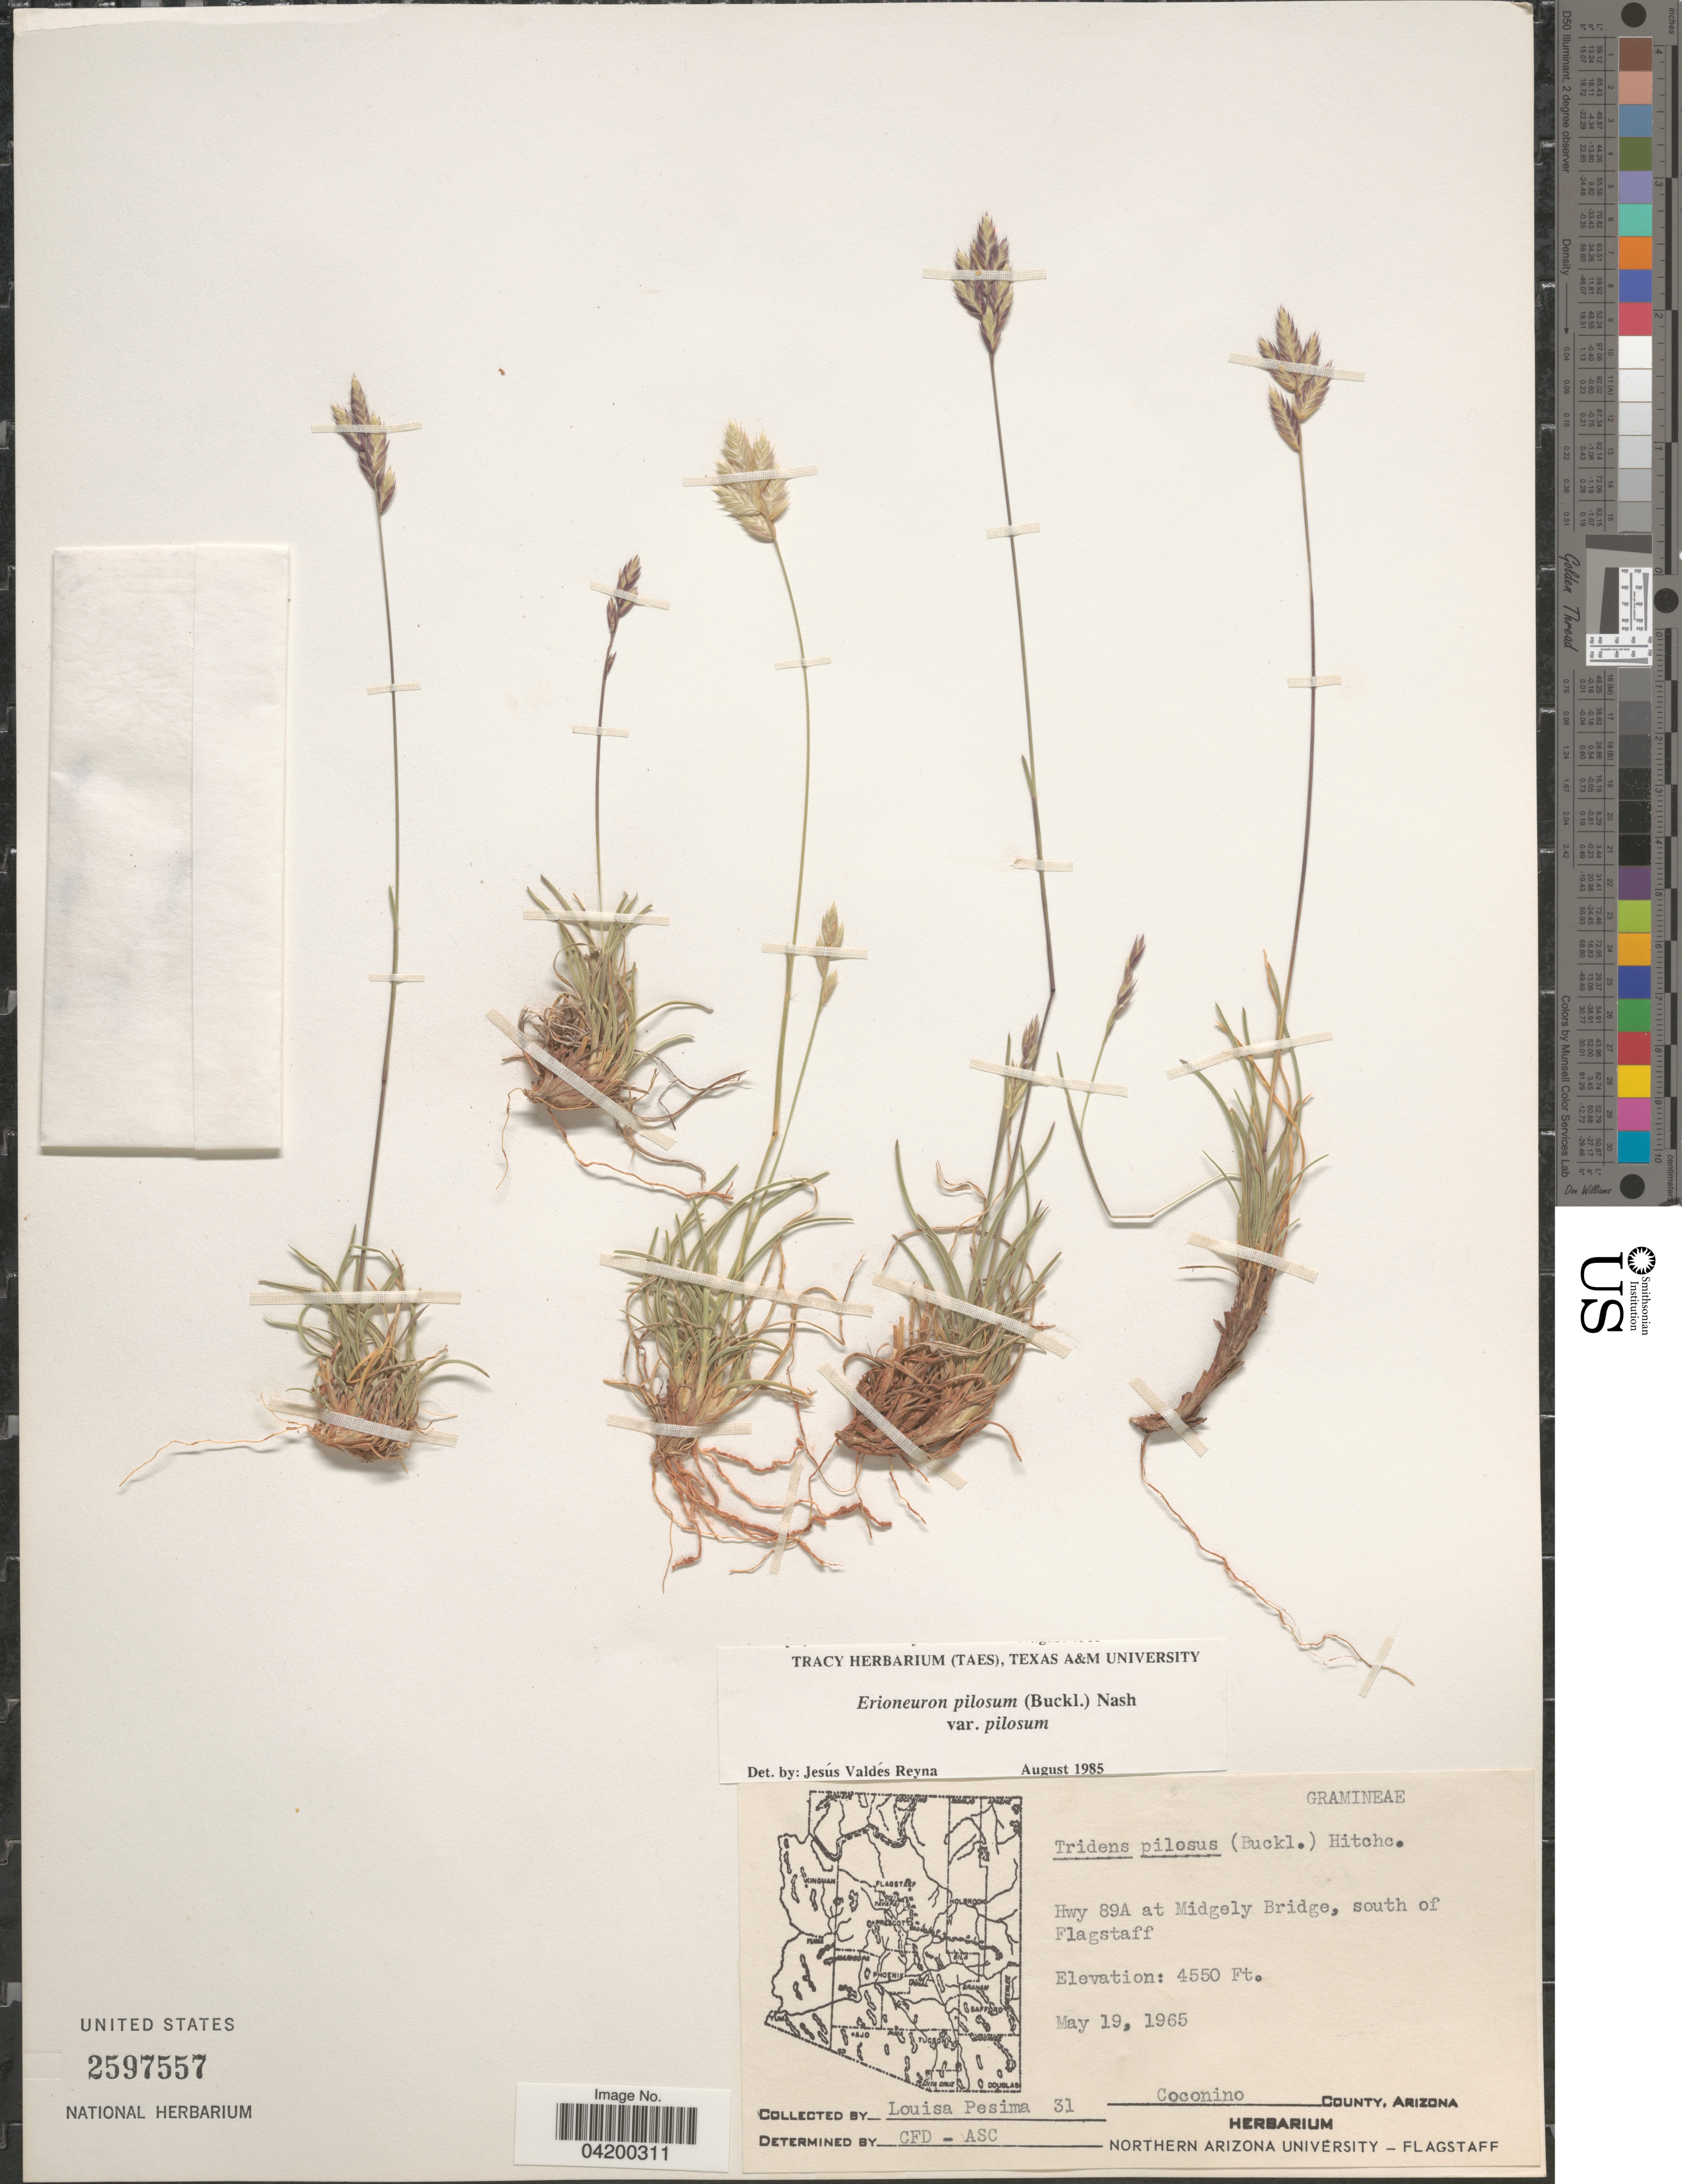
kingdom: Plantae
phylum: Tracheophyta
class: Liliopsida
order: Poales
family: Poaceae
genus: Erioneuron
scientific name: Erioneuron pilosum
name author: (Buckley) Nash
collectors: L. Pesima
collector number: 31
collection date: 1965-05-19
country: United States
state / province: Arizona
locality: Hwy 89A at Midgely Bridge, south of Flagstaff. Coconino County.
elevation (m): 1387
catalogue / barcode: US 2597557